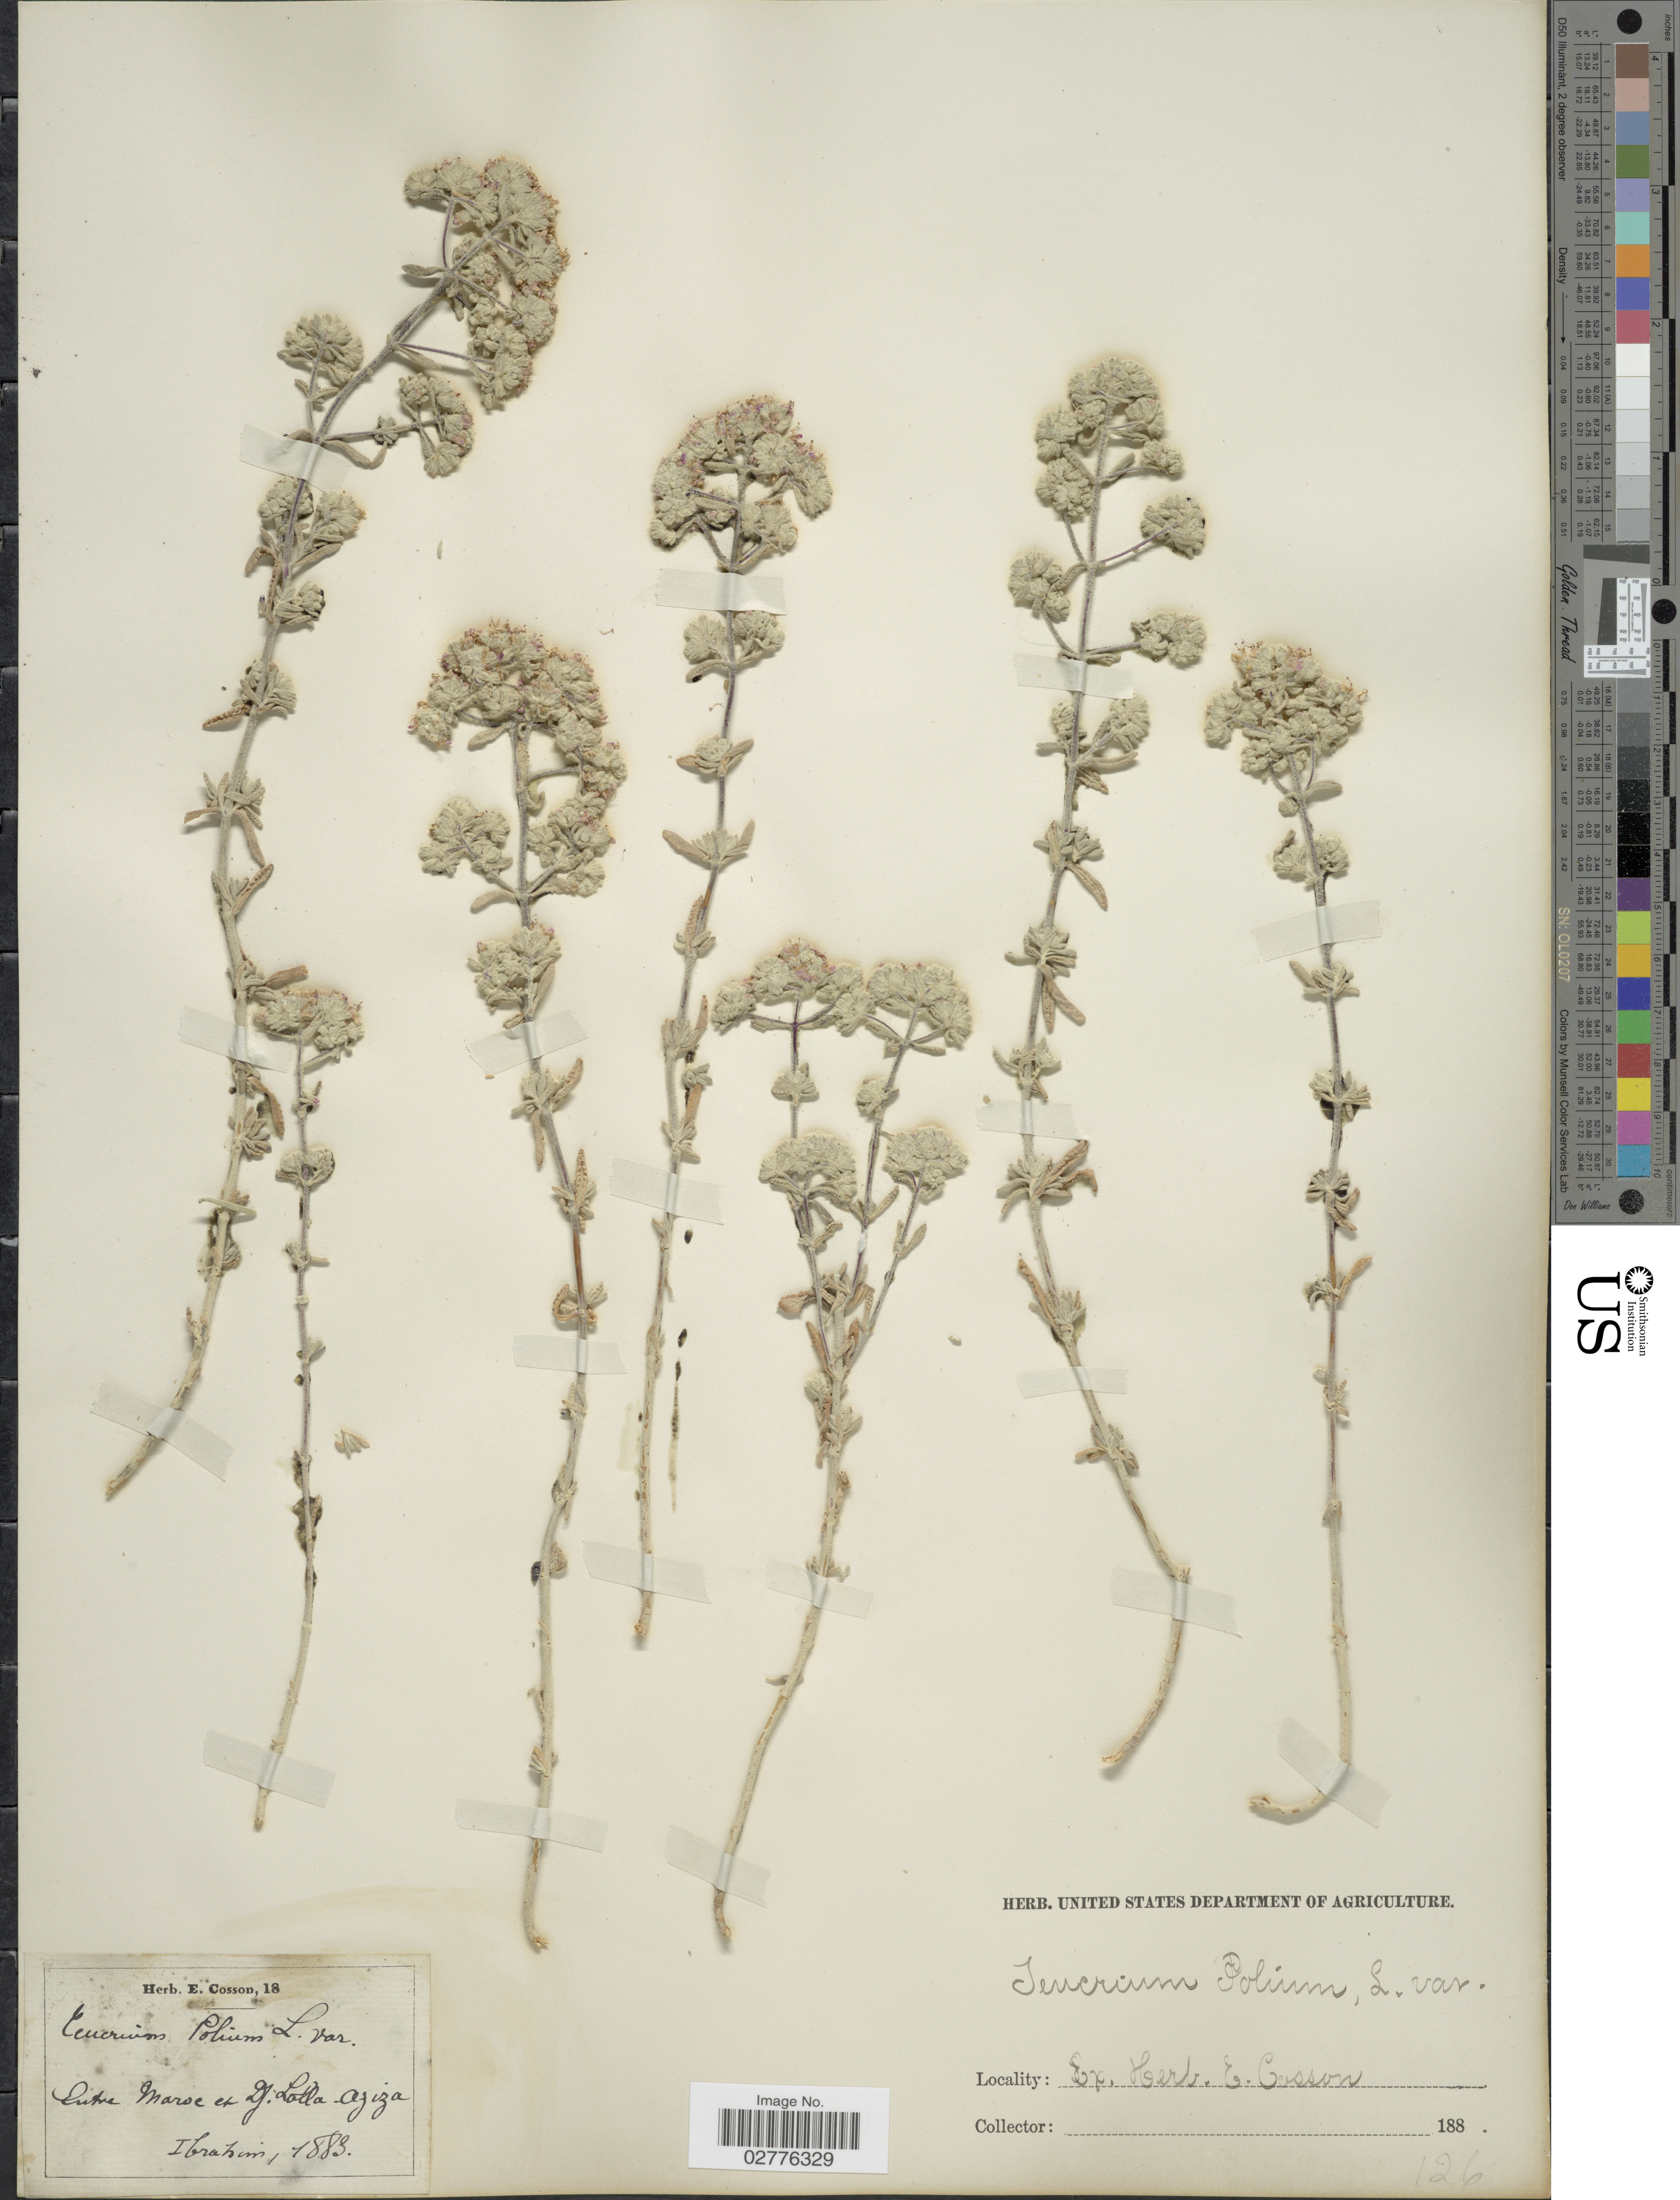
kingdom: Plantae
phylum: Tracheophyta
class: Magnoliopsida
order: Lamiales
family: Lamiaceae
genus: Teucrium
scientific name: Teucrium polium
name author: L.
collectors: -. Ibrahim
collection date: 1883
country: Morocco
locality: Entre Maroc et Dj. Lalla-Aziza.